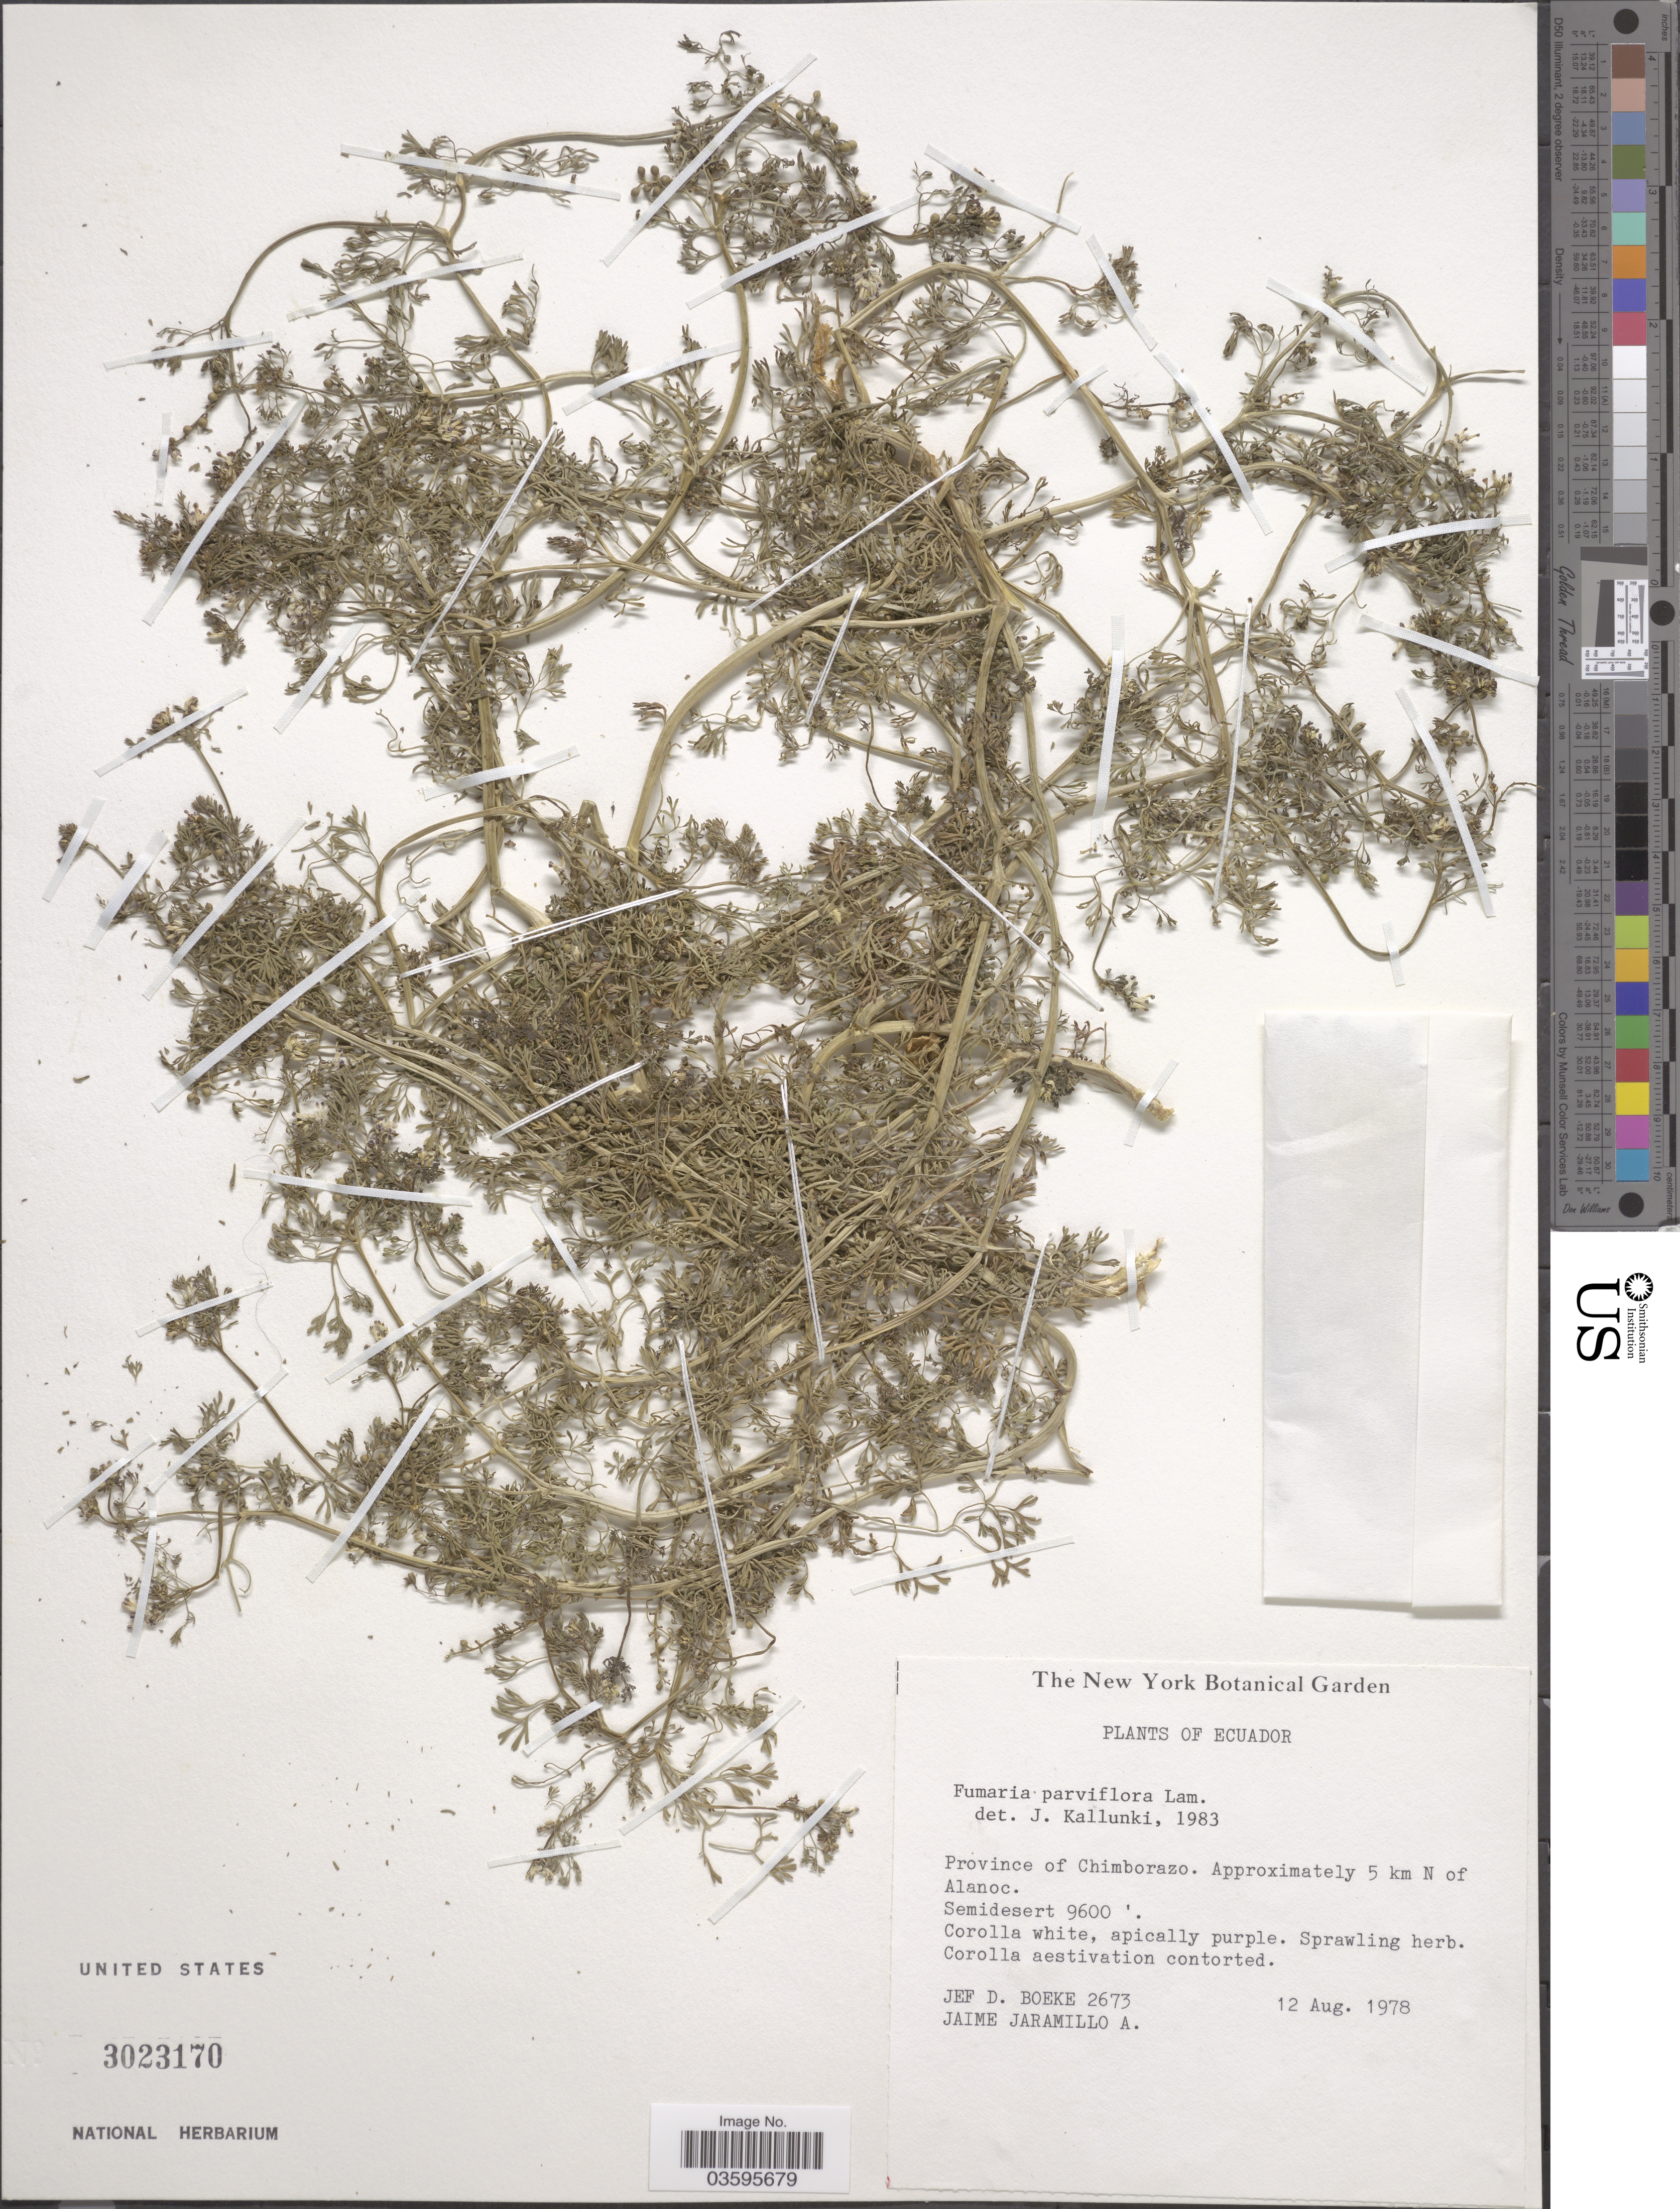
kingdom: Plantae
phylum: Tracheophyta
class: Magnoliopsida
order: Ranunculales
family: Papaveraceae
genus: Fumaria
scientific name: Fumaria parviflora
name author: Lam.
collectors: J. Boeke & J. L. Jaramillo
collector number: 2673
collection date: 1978-08-12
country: Ecuador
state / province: Chimborazo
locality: Approximately 5 km N of Alanoc.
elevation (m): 2926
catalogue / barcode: US 3023170